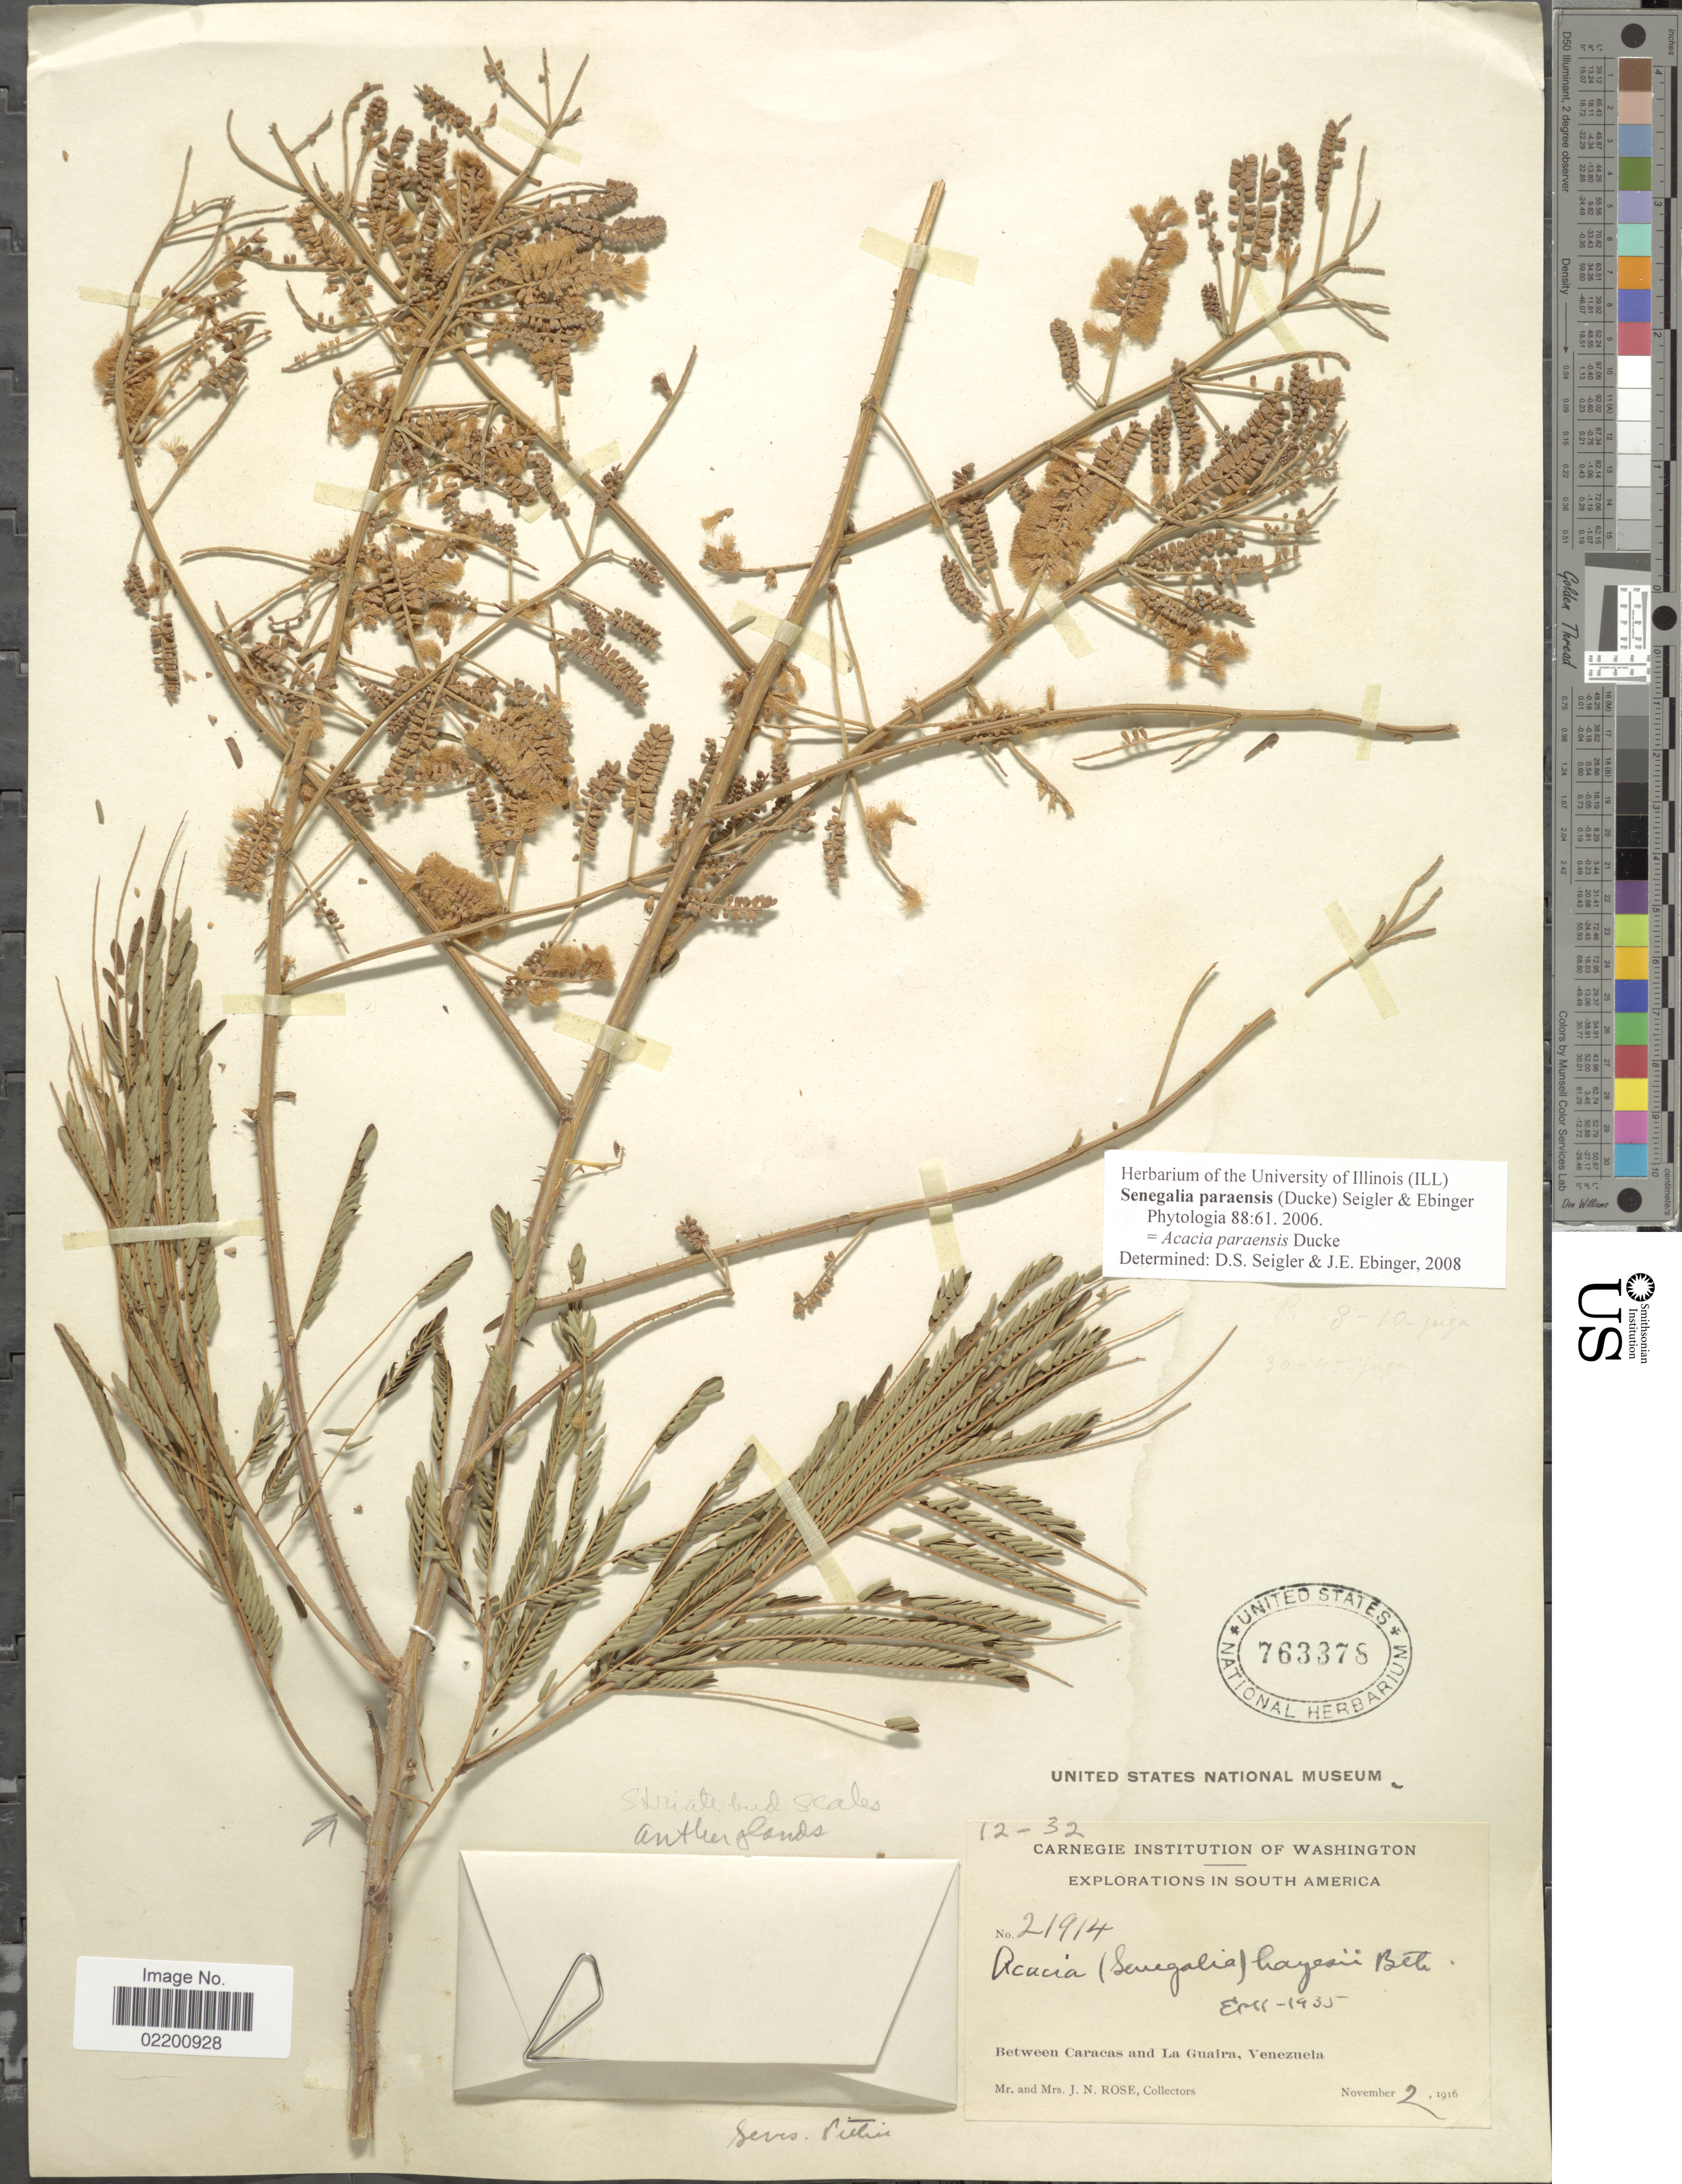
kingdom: Plantae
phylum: Tracheophyta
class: Magnoliopsida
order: Fabales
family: Fabaceae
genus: Senegalia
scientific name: Senegalia paraensis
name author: (Ducke) Seigler & Ebinger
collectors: J. N. Rose & L. B. Rose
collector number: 21914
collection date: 1916-11-02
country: Venezuela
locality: Between Caracas and La Guaira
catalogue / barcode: US 763378